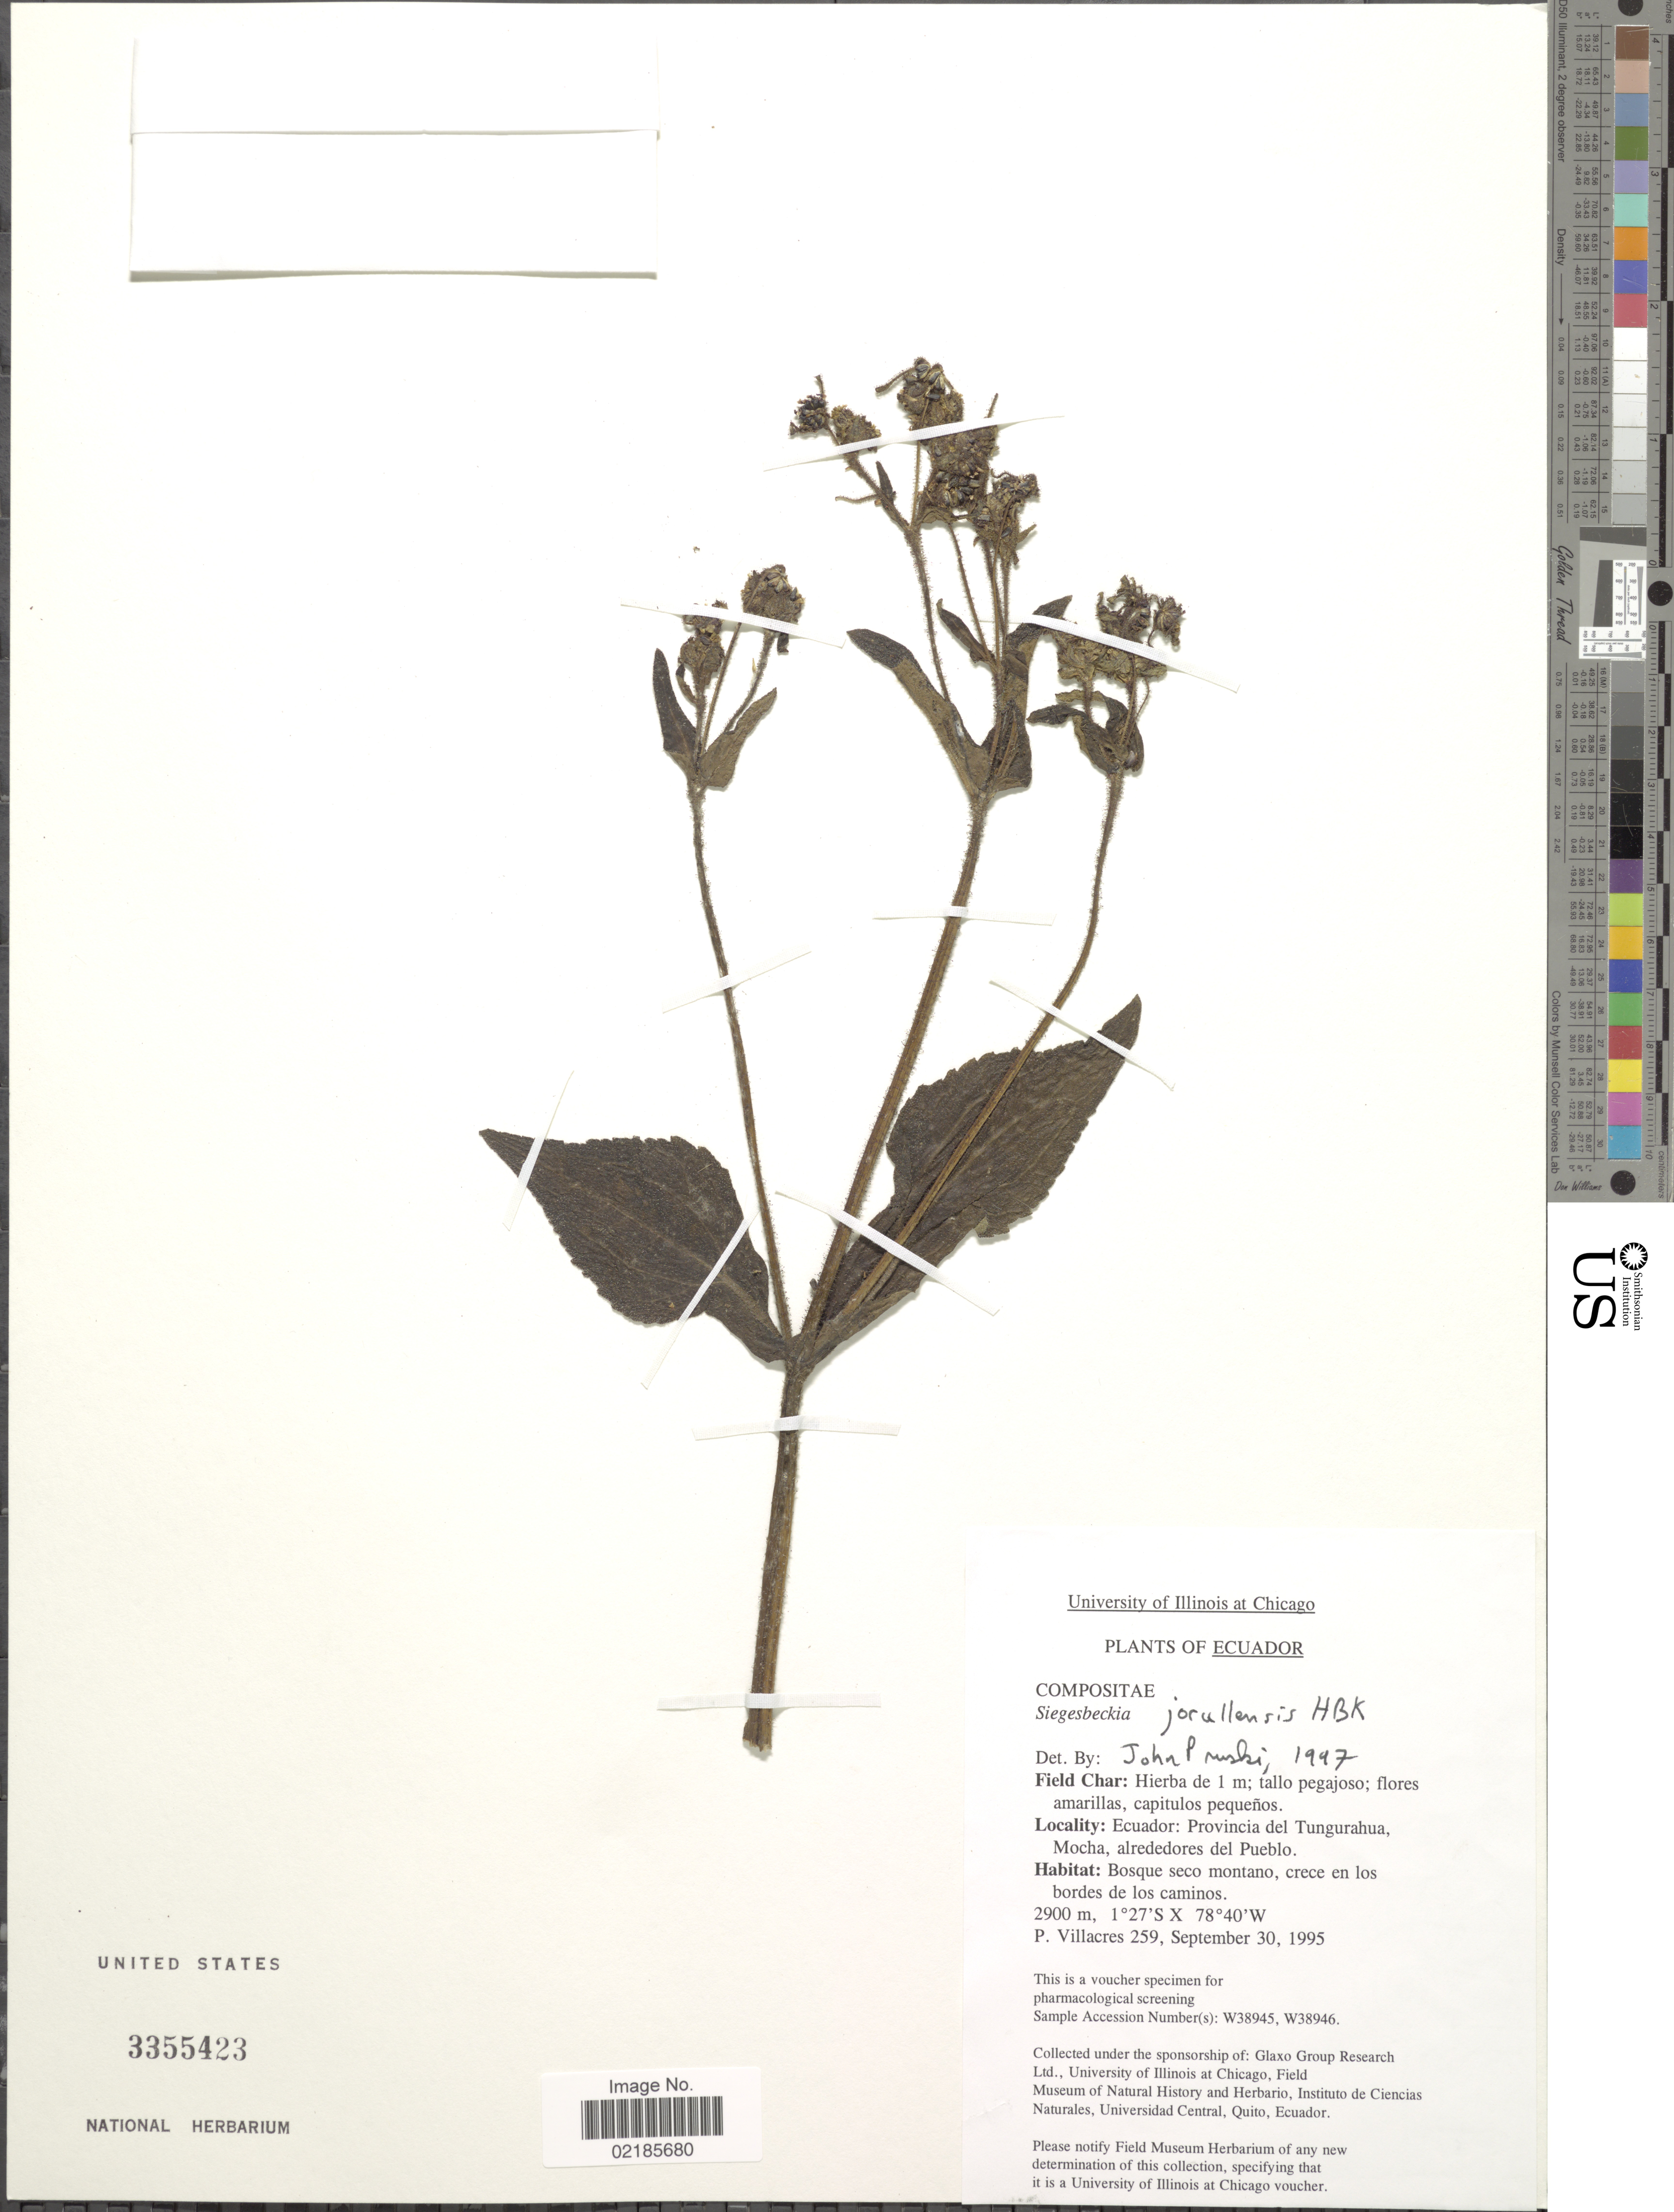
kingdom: Plantae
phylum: Tracheophyta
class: Magnoliopsida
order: Asterales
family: Asteraceae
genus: Sigesbeckia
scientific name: Sigesbeckia jorullensis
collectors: P. Villacres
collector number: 259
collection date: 1995-09-30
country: Ecuador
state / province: Tungurahua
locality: Mocha, alrededores del Pueblo, bosque seco montano, crece en los bordes de los caminos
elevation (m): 2900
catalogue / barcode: US 3355423